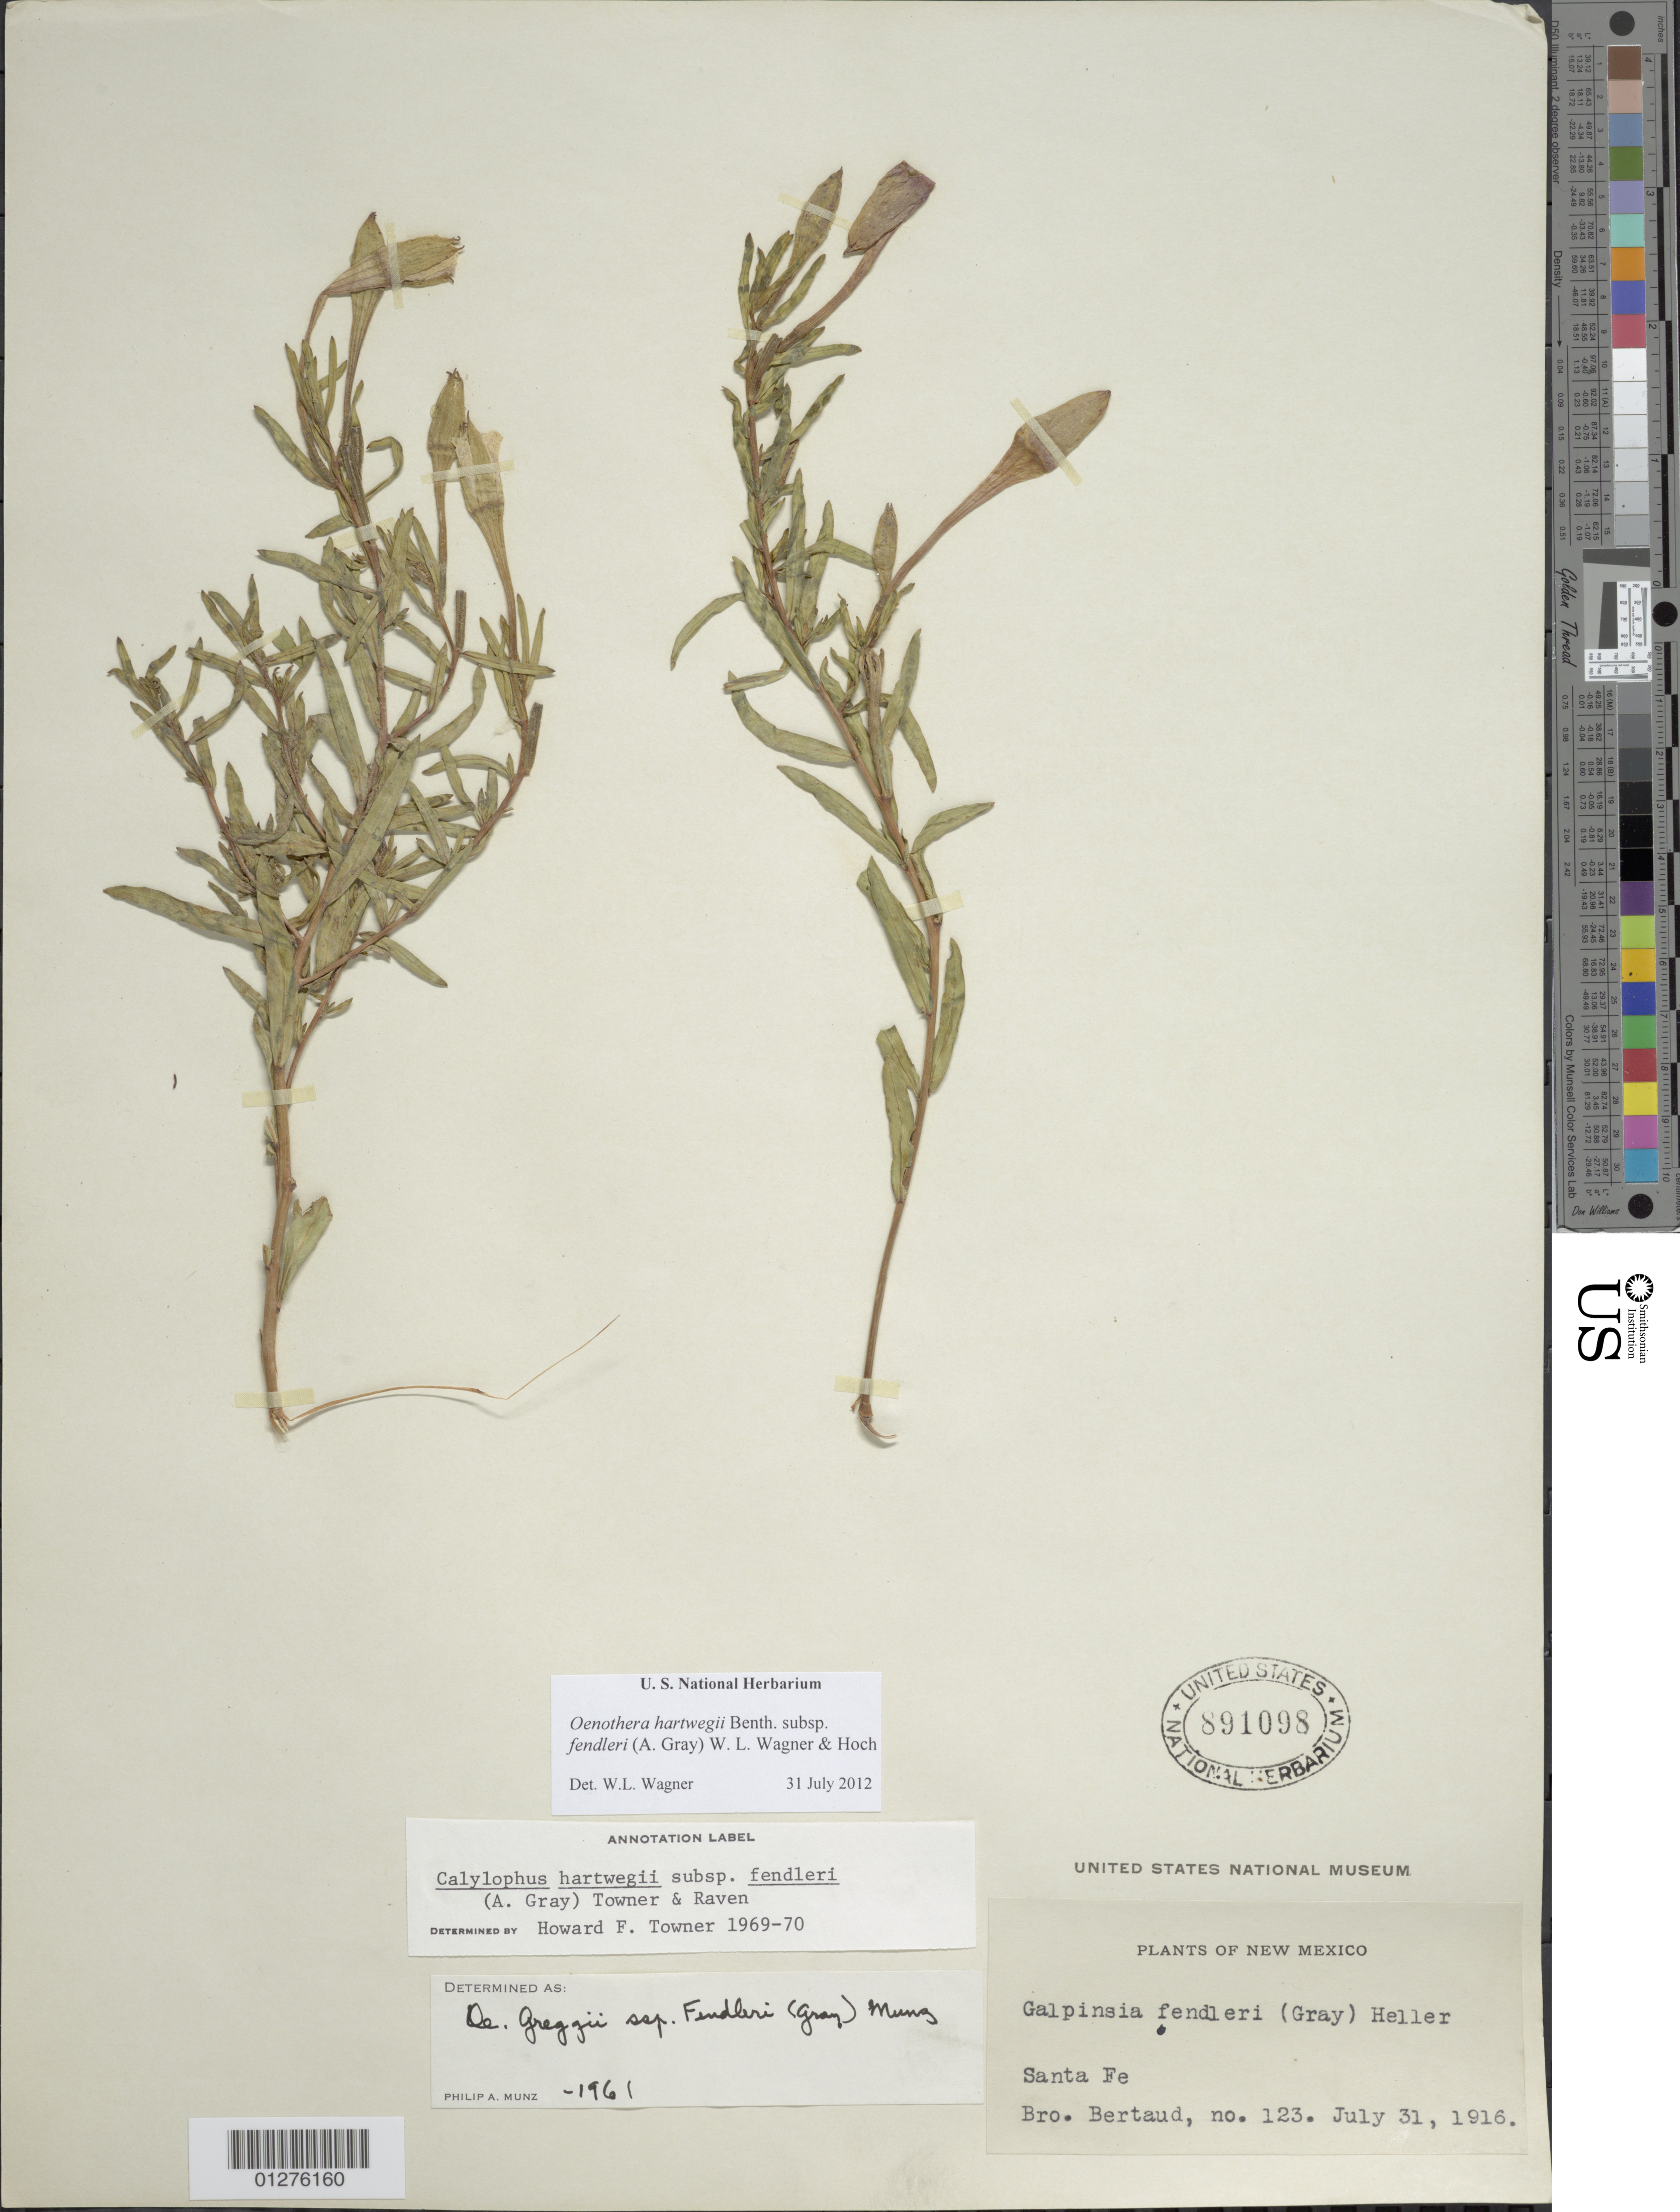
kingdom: Plantae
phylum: Tracheophyta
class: Magnoliopsida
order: Myrtales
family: Onagraceae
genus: Oenothera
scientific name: Oenothera hartwegii subsp. fendleri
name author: (A. Gray) W.L. Wagner & Hoch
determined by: Wagner, W. L., (BOT), Smithsonian Institution - National Museum of Natural History (UNITED STATES)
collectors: Bro. Bertaud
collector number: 123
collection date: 1916-07-31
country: United States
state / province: New Mexico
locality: Santa Fe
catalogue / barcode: US 891098